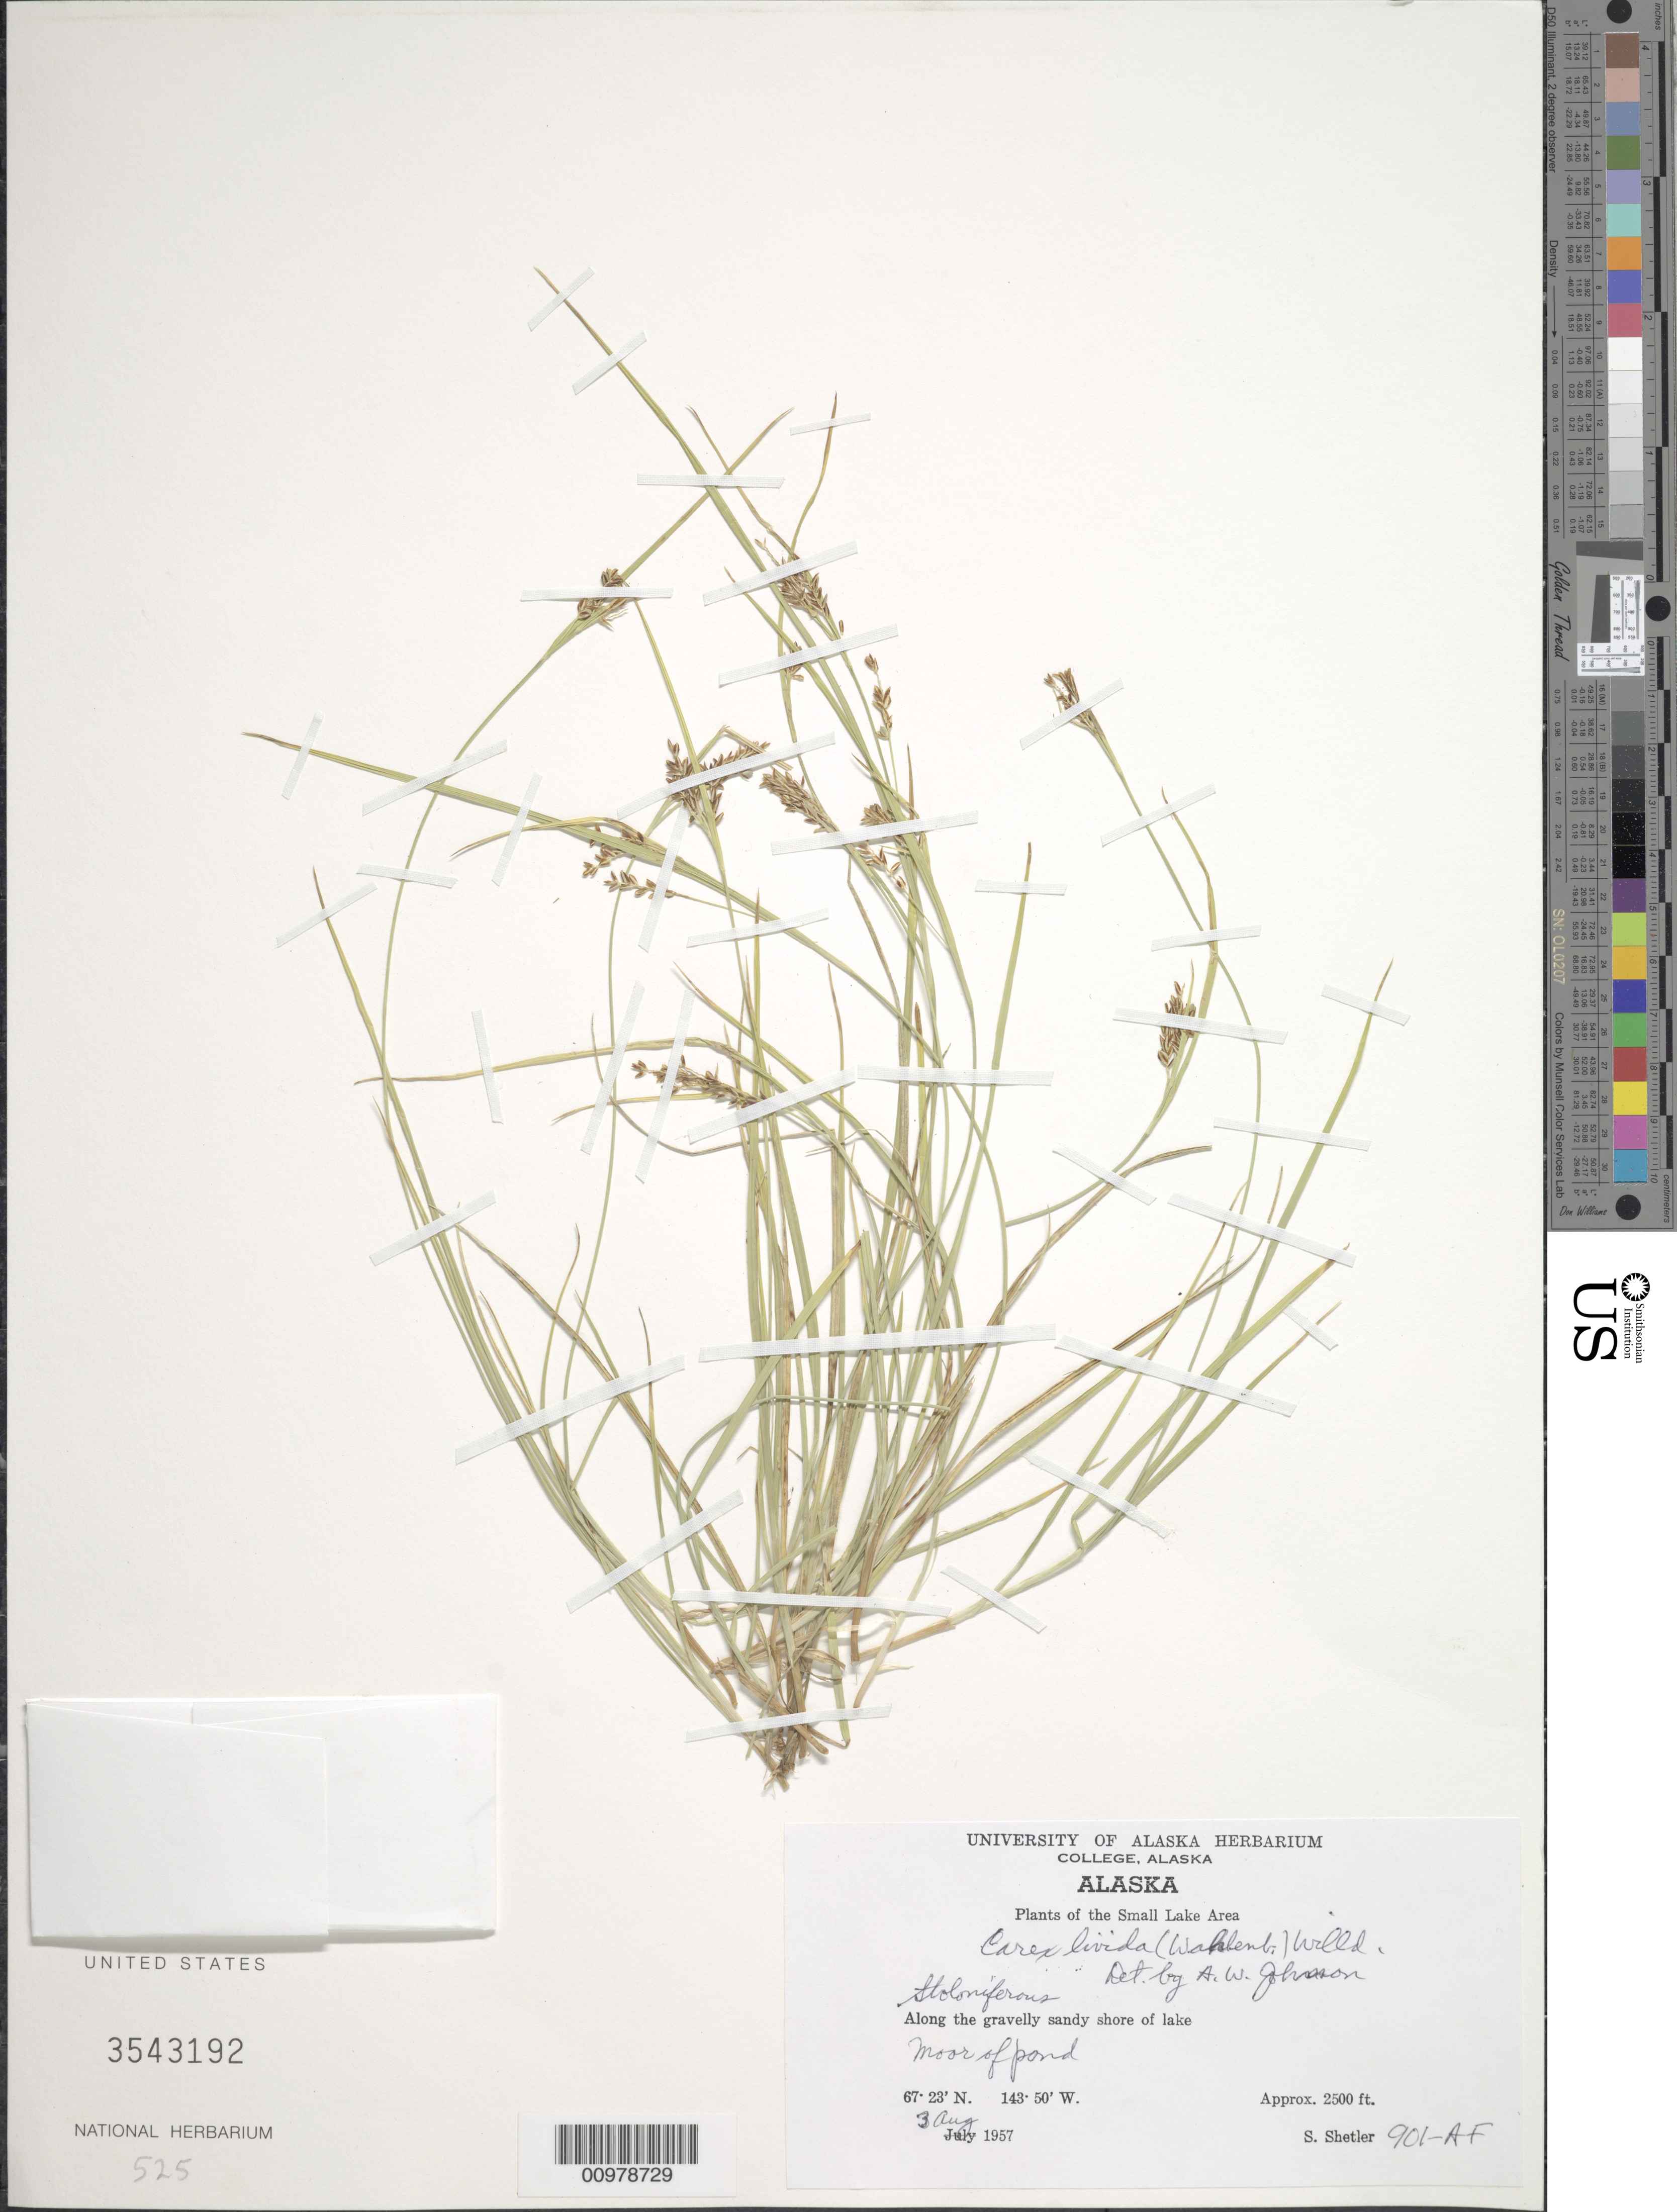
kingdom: Plantae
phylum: Tracheophyta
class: Liliopsida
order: Poales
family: Cyperaceae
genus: Carex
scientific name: Carex livida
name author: (Wahlenb.) Willd.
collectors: S. Shetler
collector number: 901-AF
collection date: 1957-08-03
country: United States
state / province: Alaska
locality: The Small Lake Area, Along the gravelly sandy shore of lake, Moor of pond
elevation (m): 762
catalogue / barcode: US 3543192